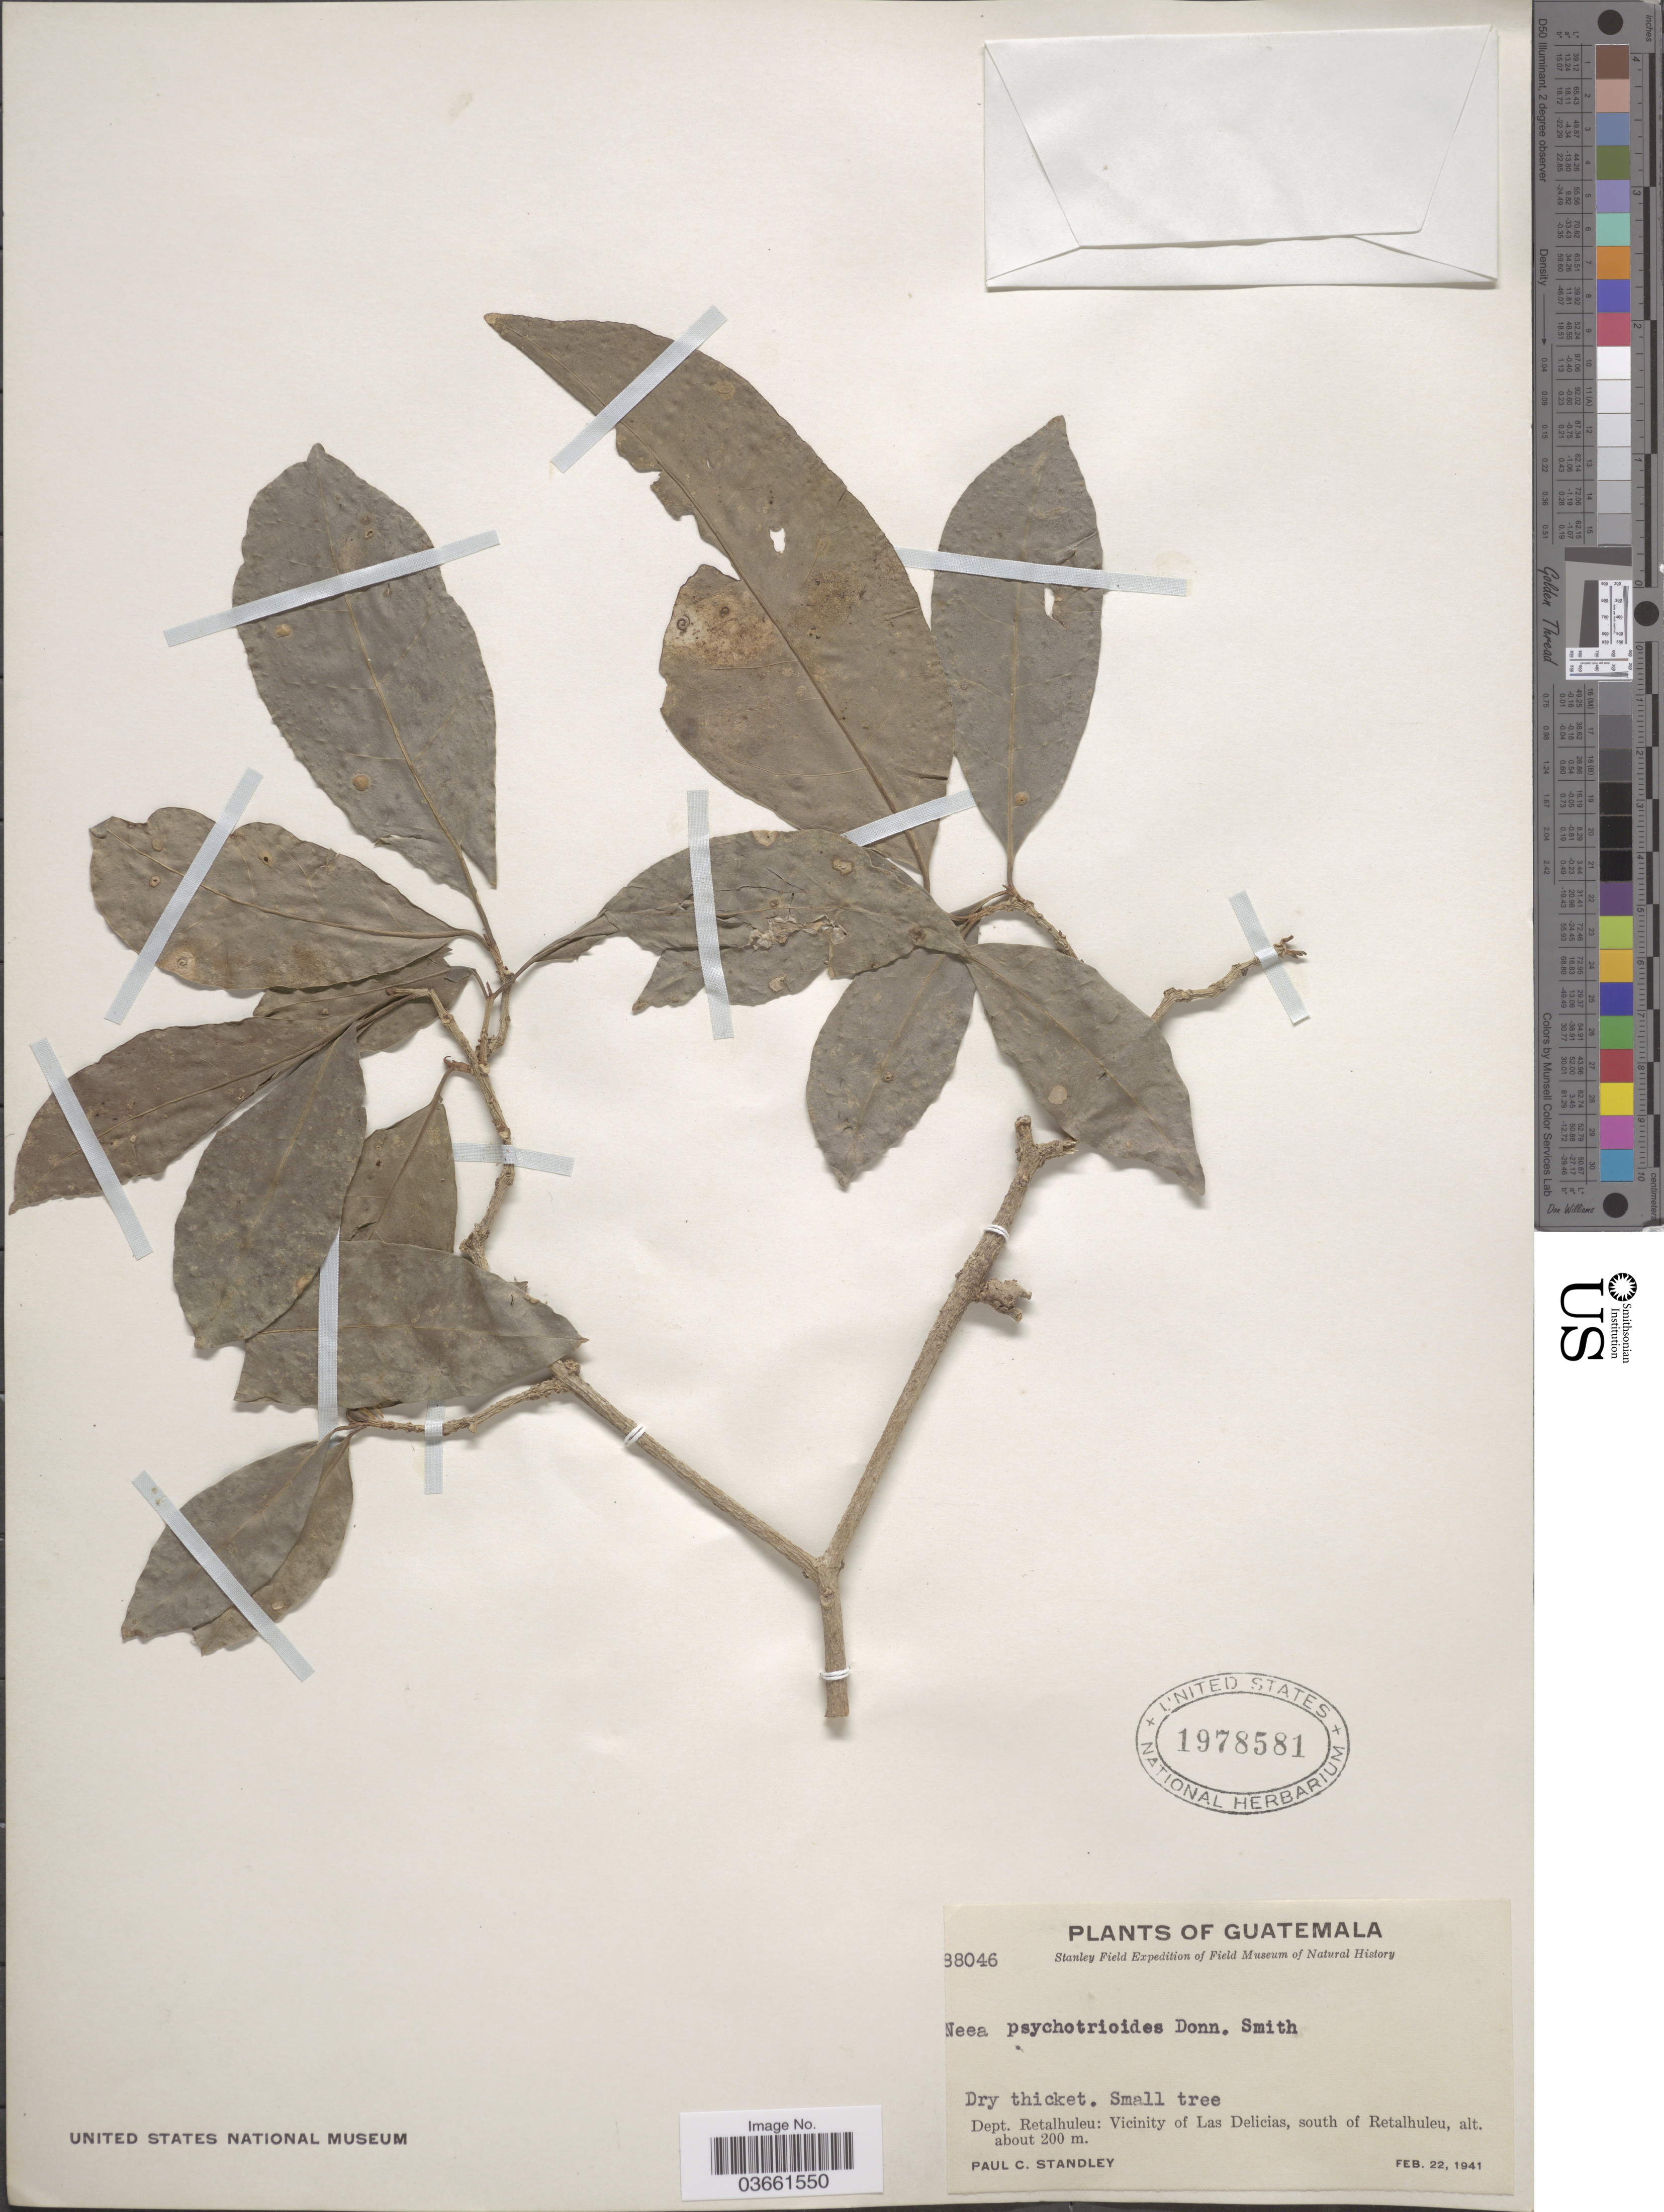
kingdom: Plantae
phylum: Tracheophyta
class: Magnoliopsida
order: Caryophyllales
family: Nyctaginaceae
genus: Neea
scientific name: Neea psychotrioides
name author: Donn. Sm.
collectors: P. C. Standley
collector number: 88046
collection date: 1941-02-22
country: Guatemala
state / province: Retalhuleu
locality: Dept. Retalhuleu: Vicinity of Las Delicias, south of Retalhuleu.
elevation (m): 200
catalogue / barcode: US 1978581